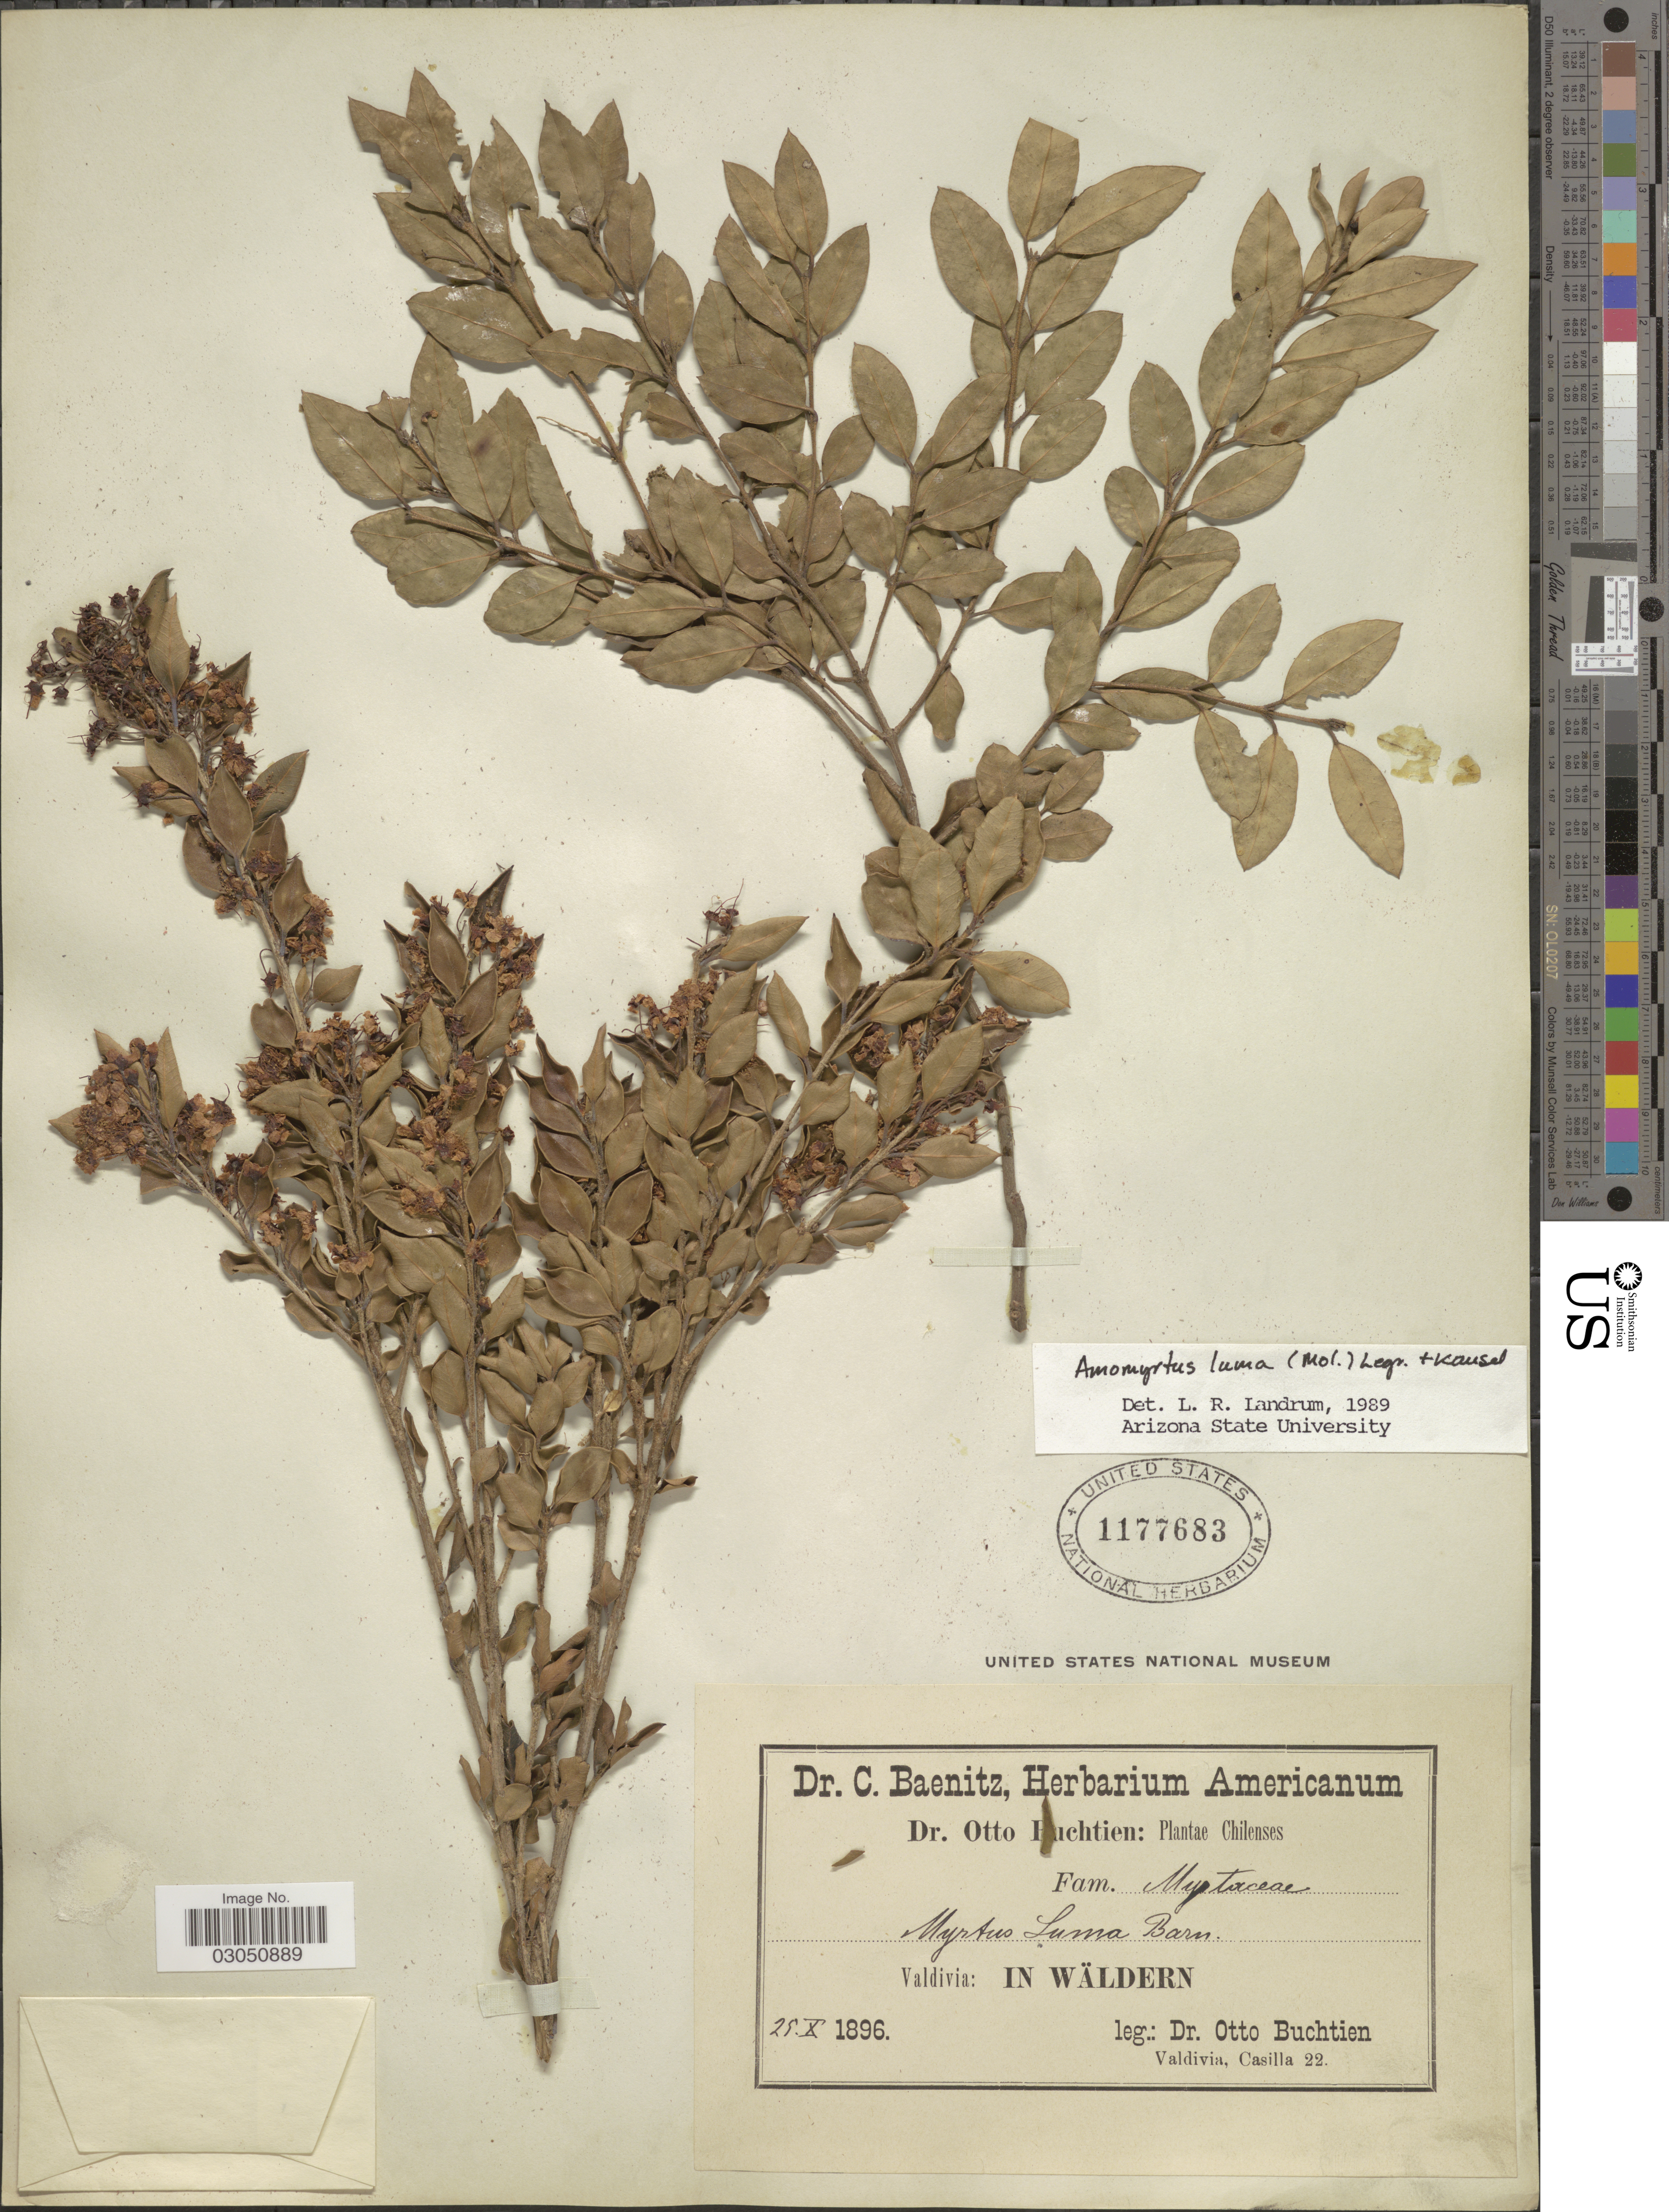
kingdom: Plantae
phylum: Tracheophyta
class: Magnoliopsida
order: Myrtales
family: Myrtaceae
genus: Amomyrtus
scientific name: Amomyrtus luma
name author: (Molina) D. Legrand & Kausel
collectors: O. Buchtien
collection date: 1896-10-25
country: Chile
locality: Valdivia: In wäldern.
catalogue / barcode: US 1177683